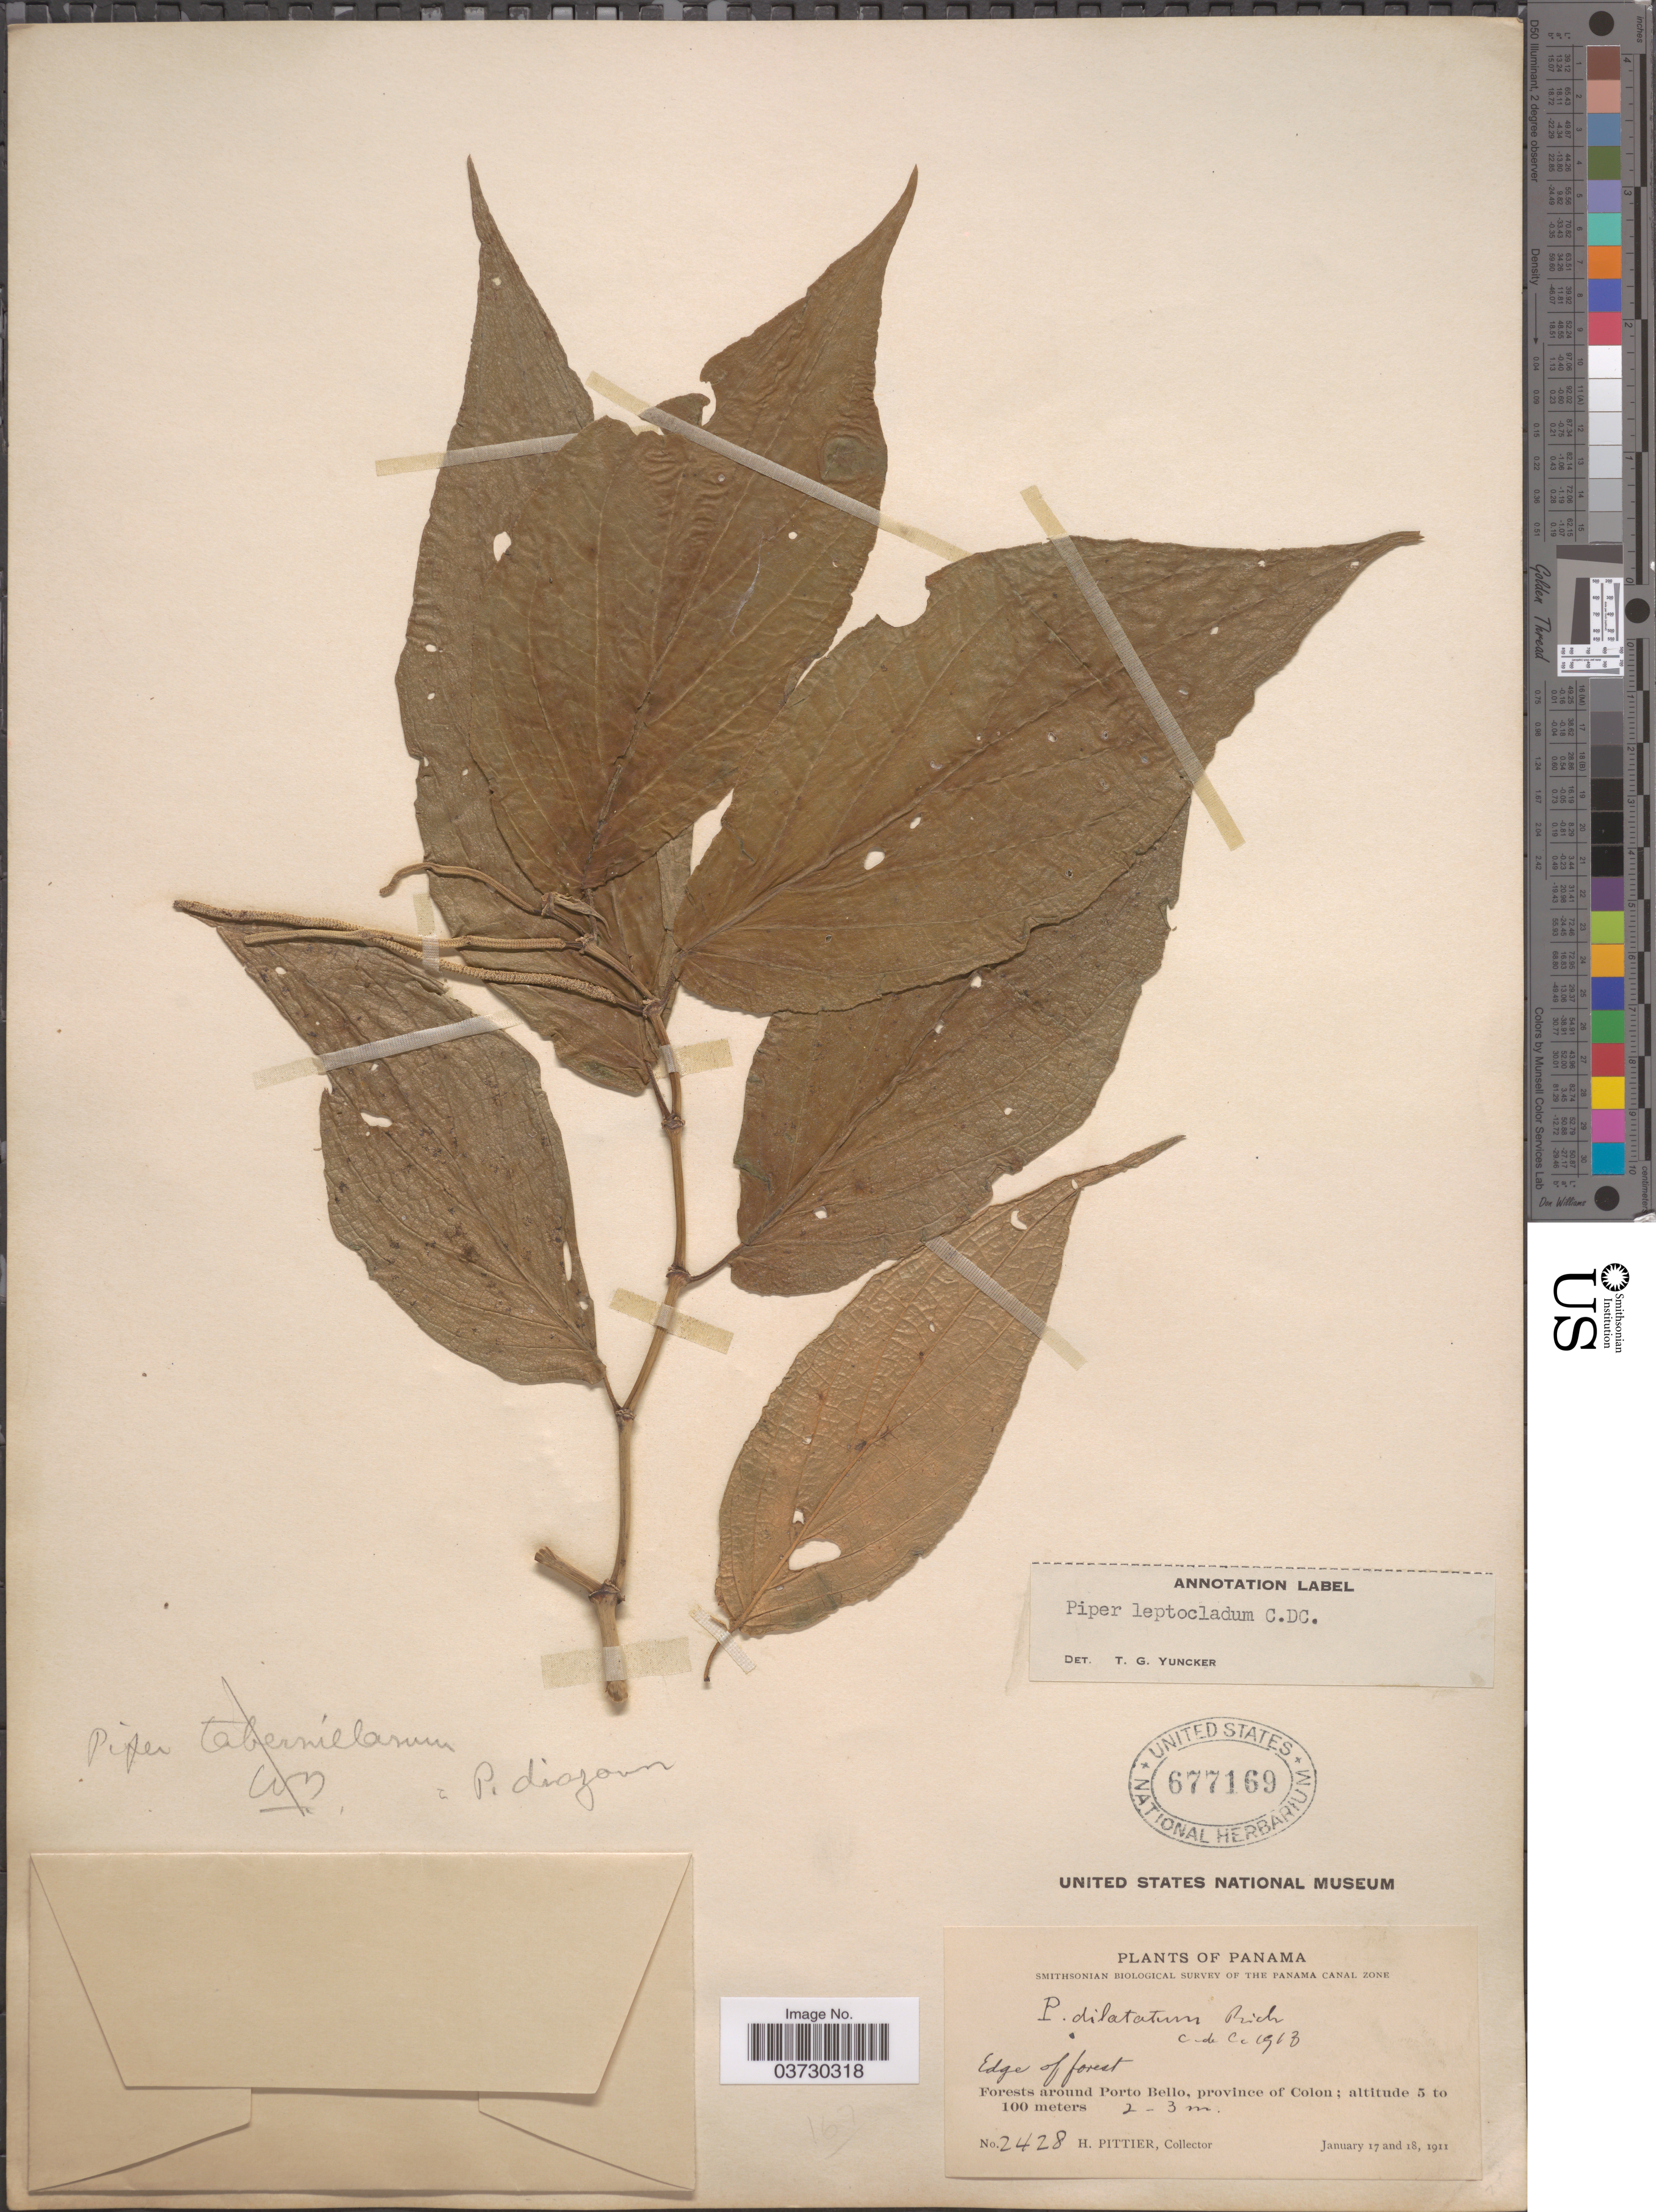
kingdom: Plantae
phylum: Tracheophyta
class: Magnoliopsida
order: Piperales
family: Piperaceae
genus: Piper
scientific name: Piper leptocladum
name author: C. DC.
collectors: H. F. Pittier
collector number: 2428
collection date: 1911-01-17/1911-01-18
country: Panama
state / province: Colón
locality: forest around Porto Bello.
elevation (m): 5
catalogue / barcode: US 677169